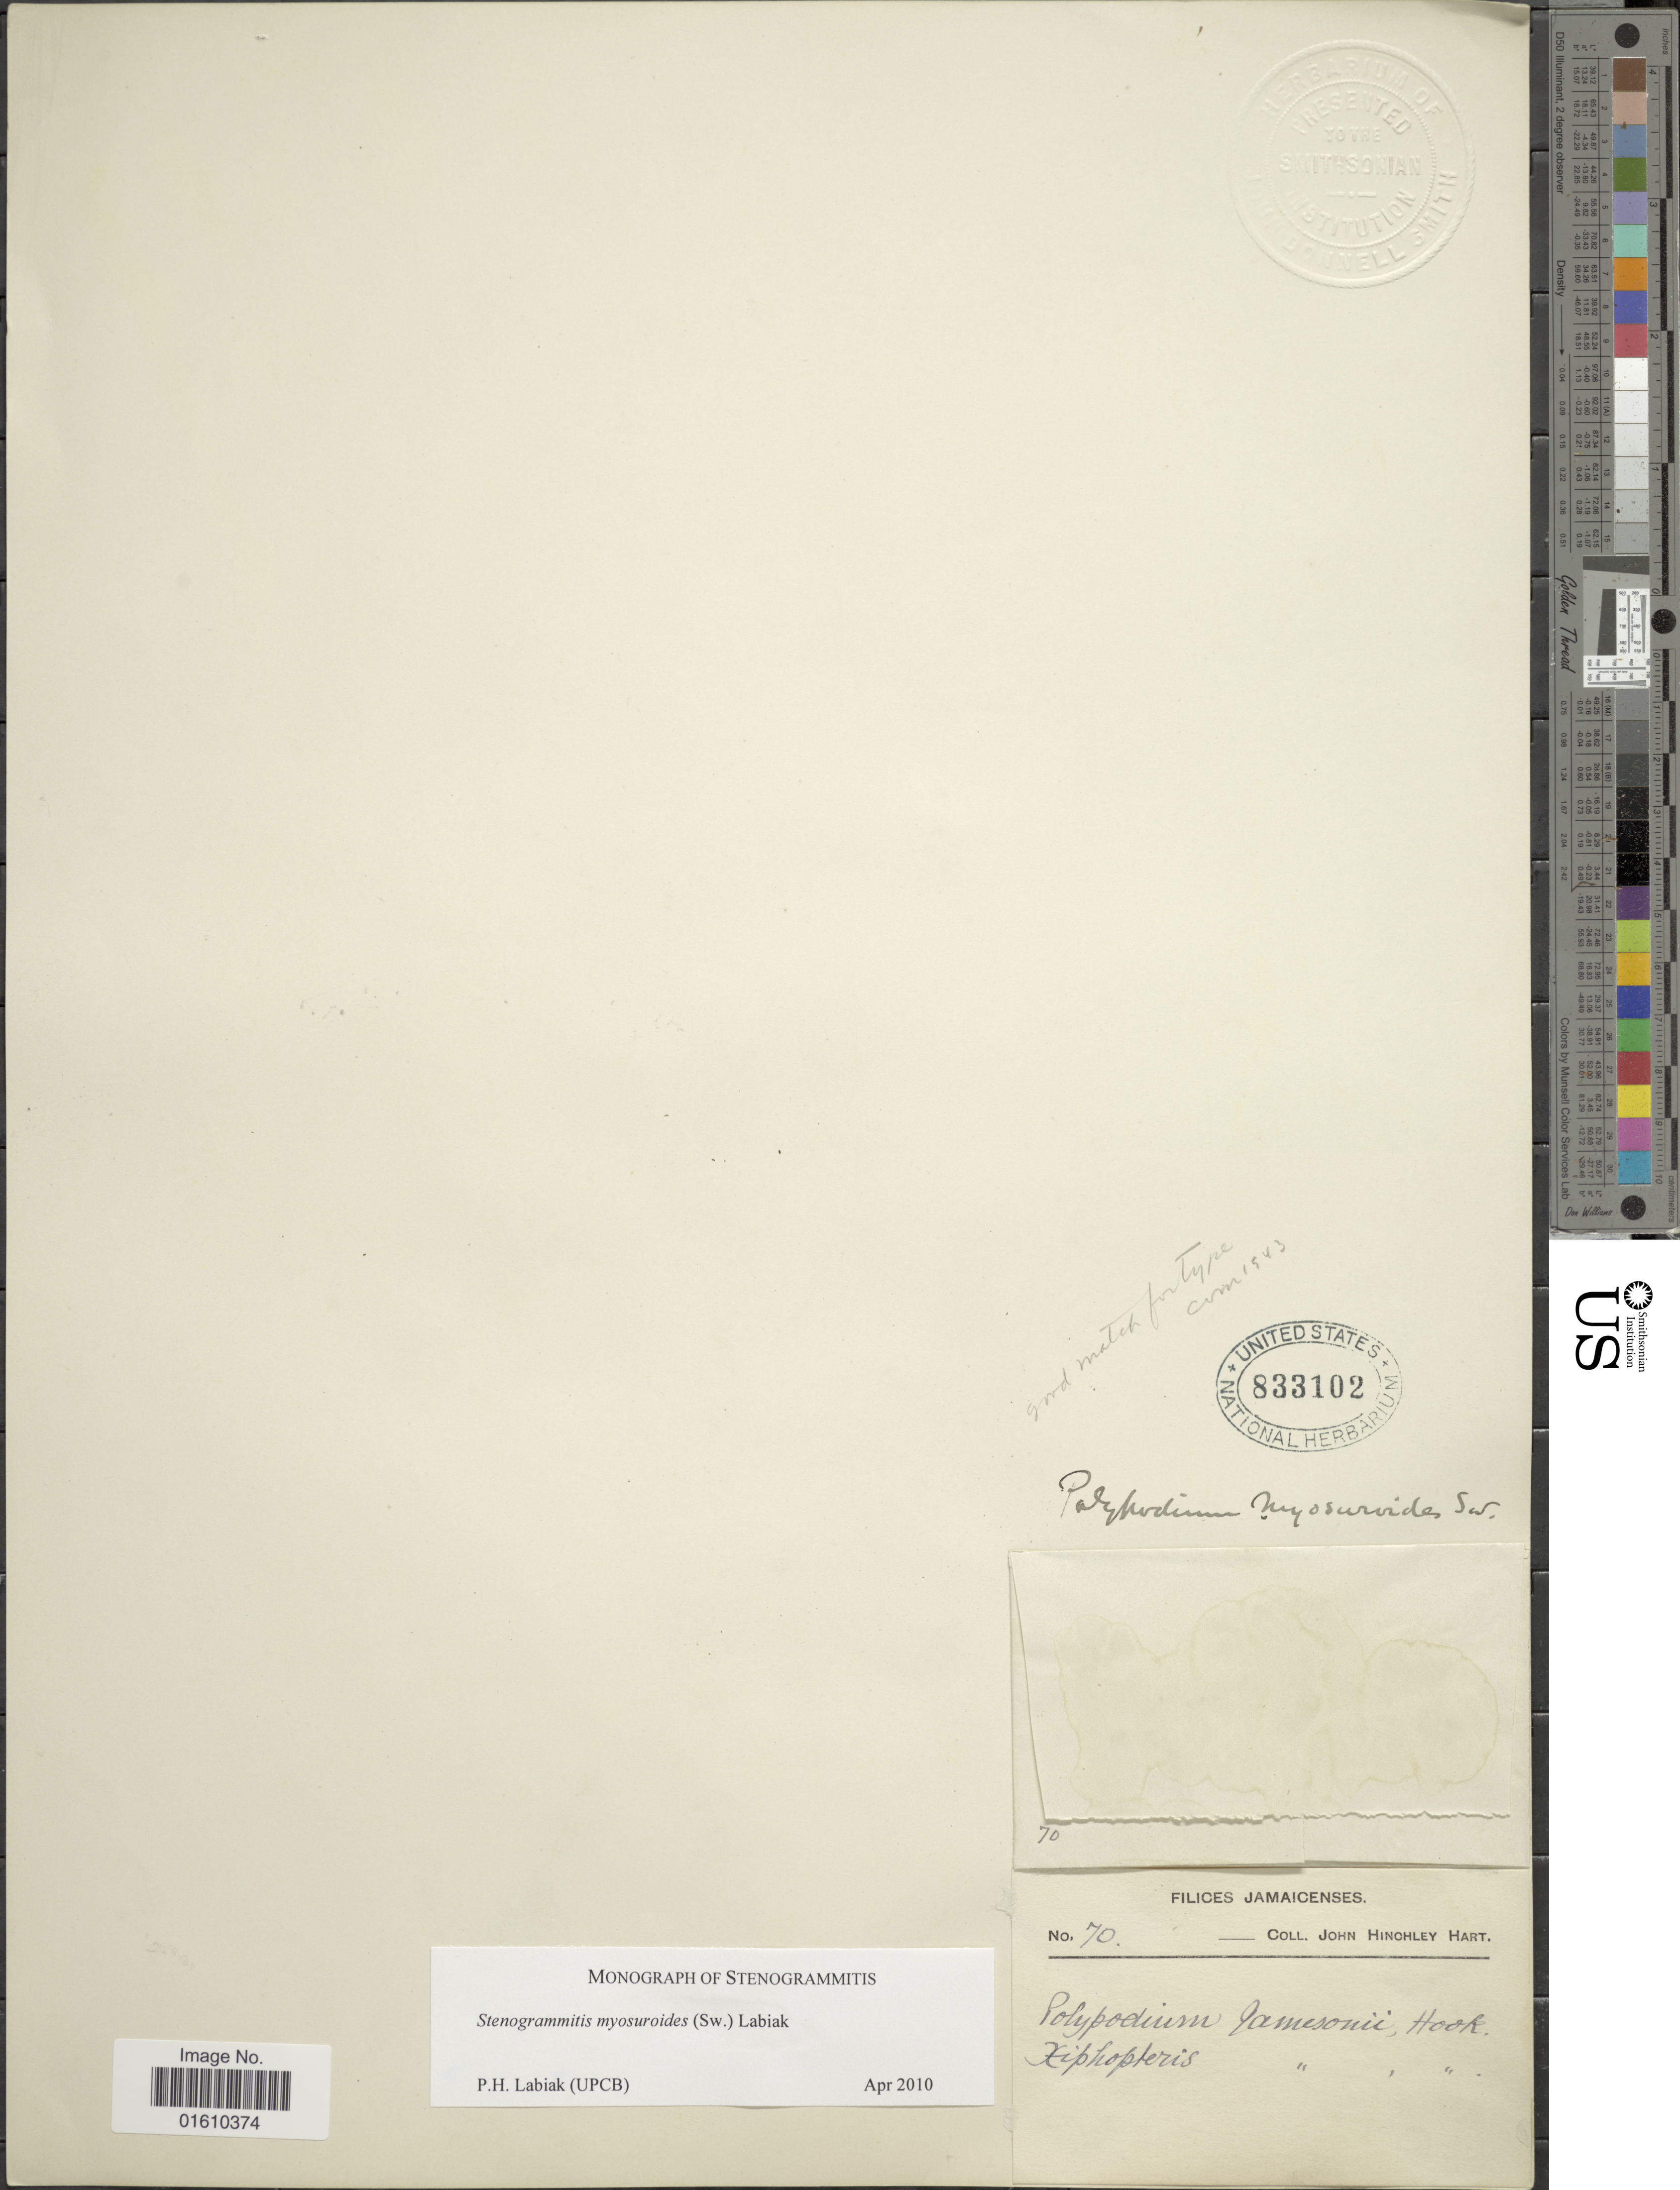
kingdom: Plantae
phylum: Tracheophyta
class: Polypodiopsida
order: Polypodiales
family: Polypodiaceae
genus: Stenogrammitis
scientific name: Stenogrammitis myosuroides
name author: (Sw.) Labiak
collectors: J. H. Hart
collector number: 70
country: Jamaica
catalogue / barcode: US 833102